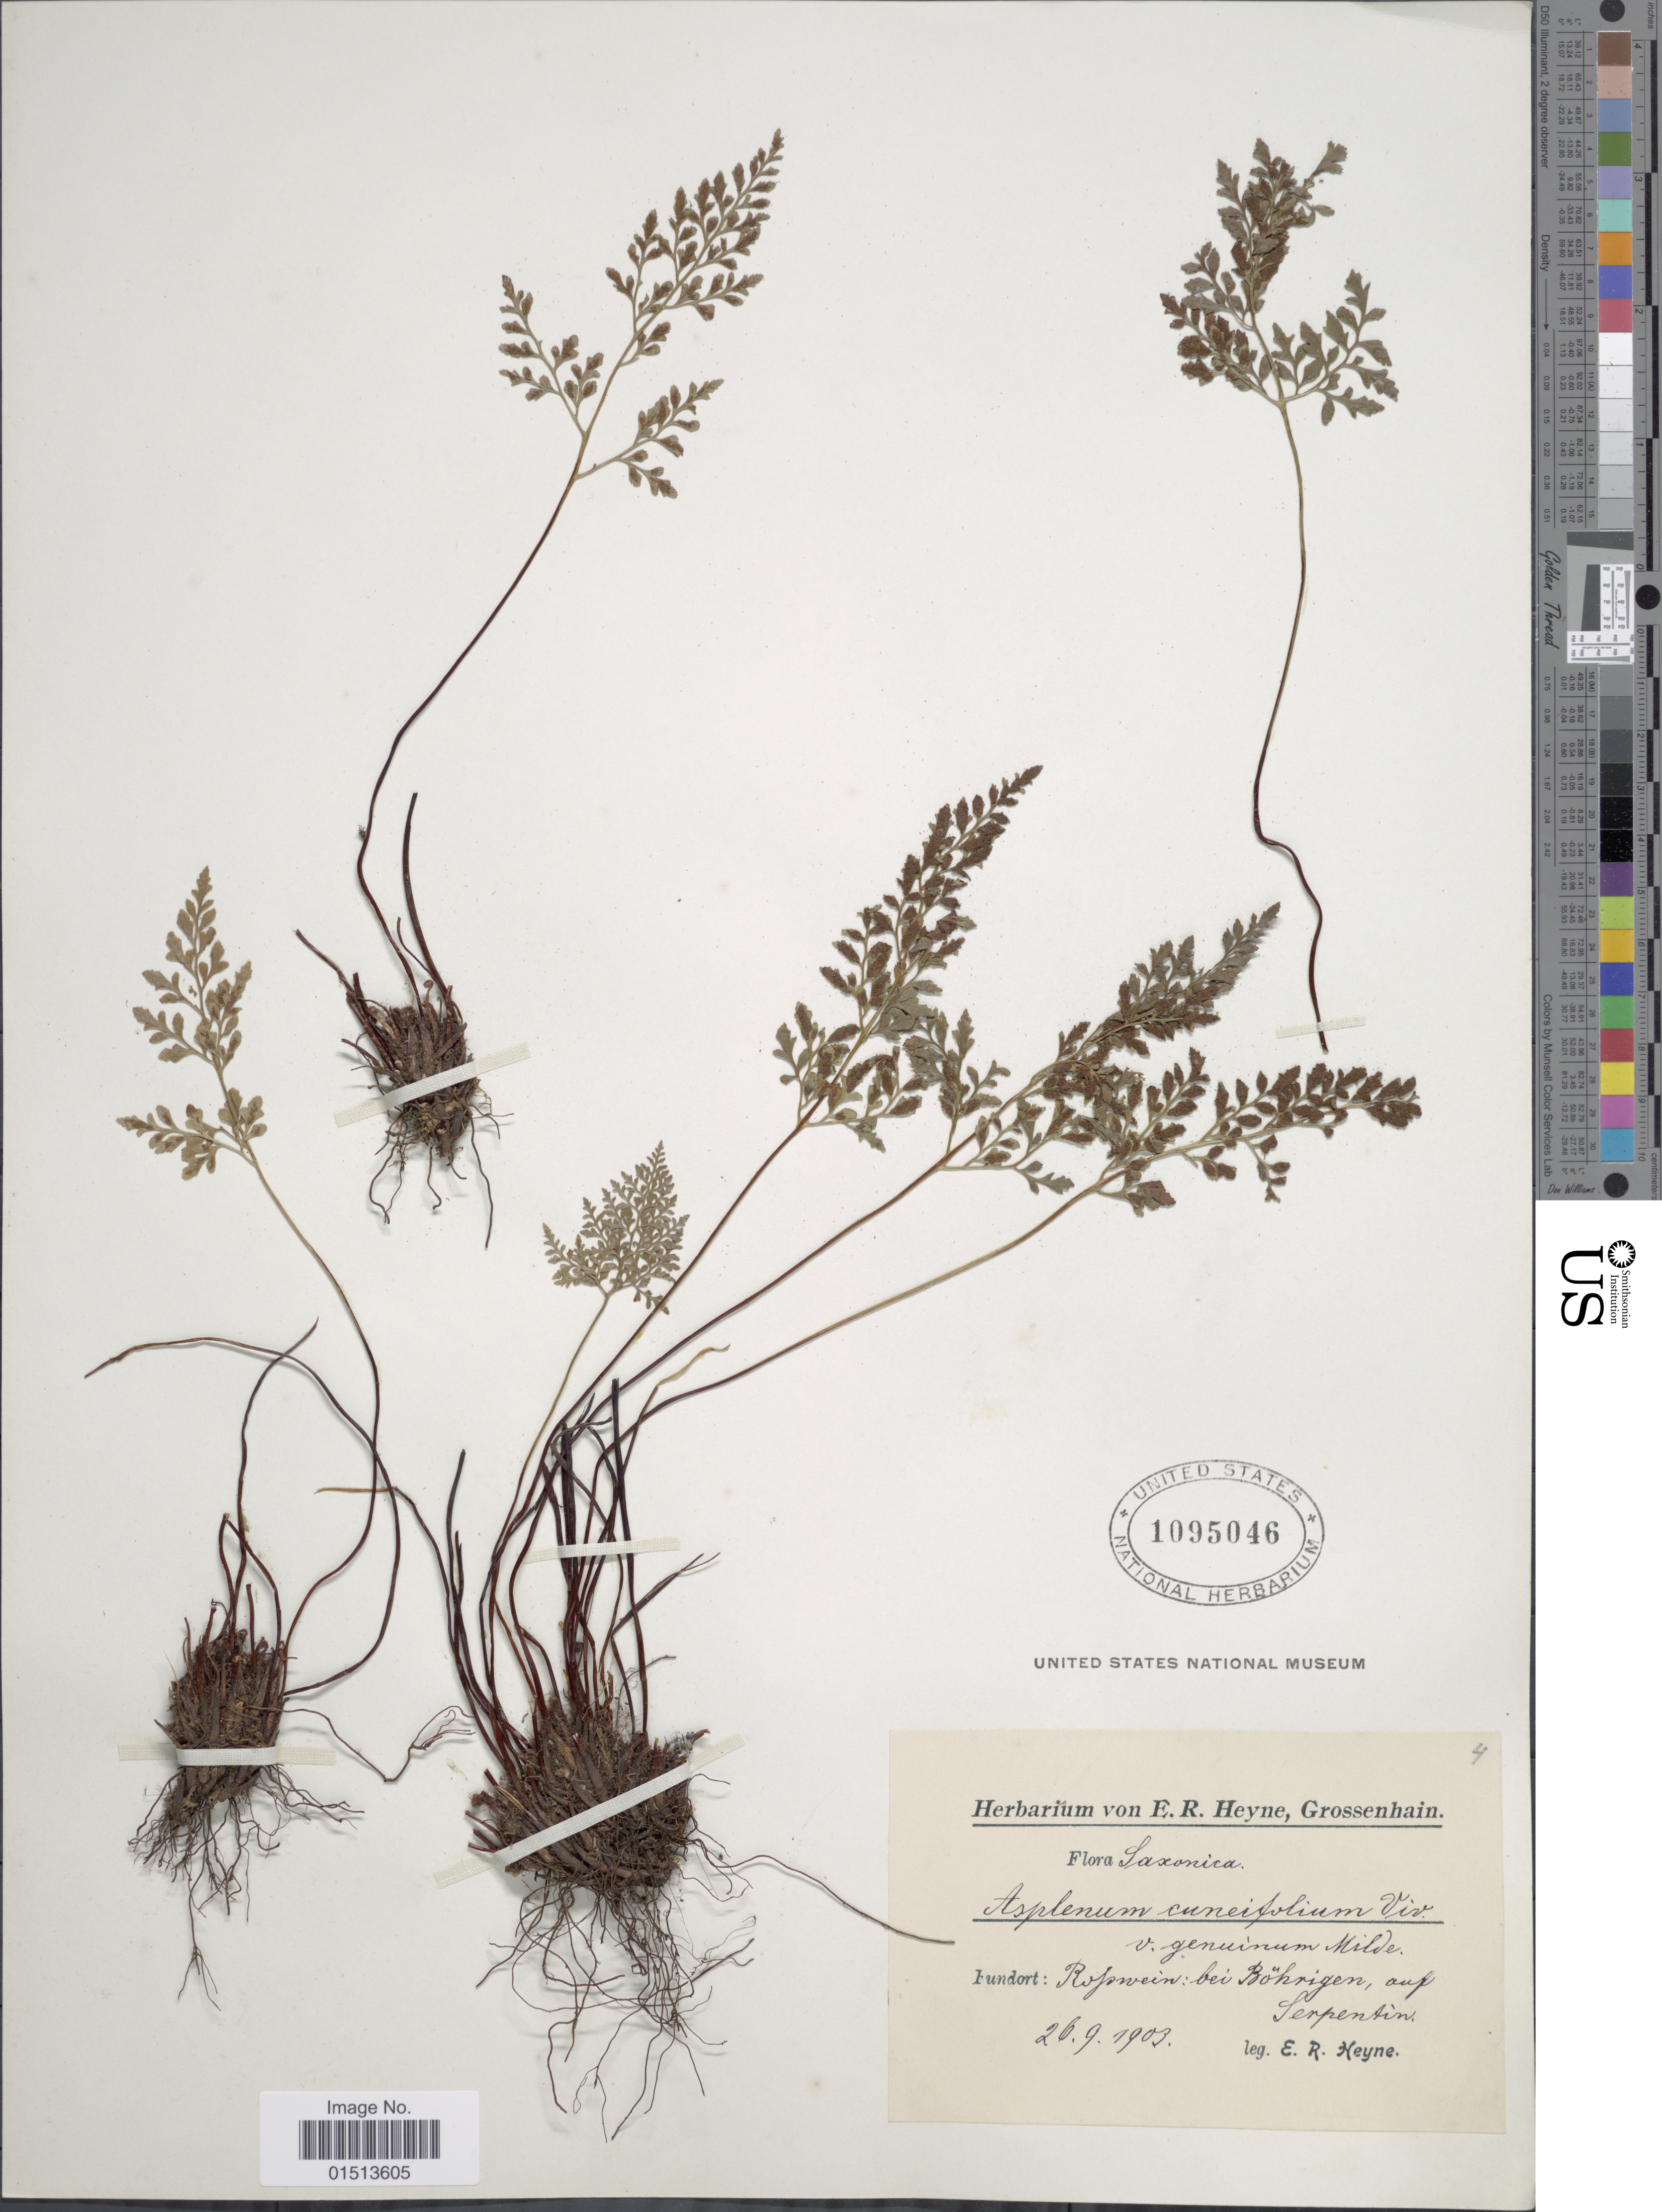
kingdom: Plantae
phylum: Tracheophyta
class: Polypodiopsida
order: Polypodiales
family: Aspleniaceae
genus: Asplenium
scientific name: Asplenium adiantum-nigrum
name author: L.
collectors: E. Heyne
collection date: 1903-09-26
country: Germany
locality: Fundort: Rofswein: bei Böhrigen, auf Serpentin.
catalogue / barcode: US 1095046